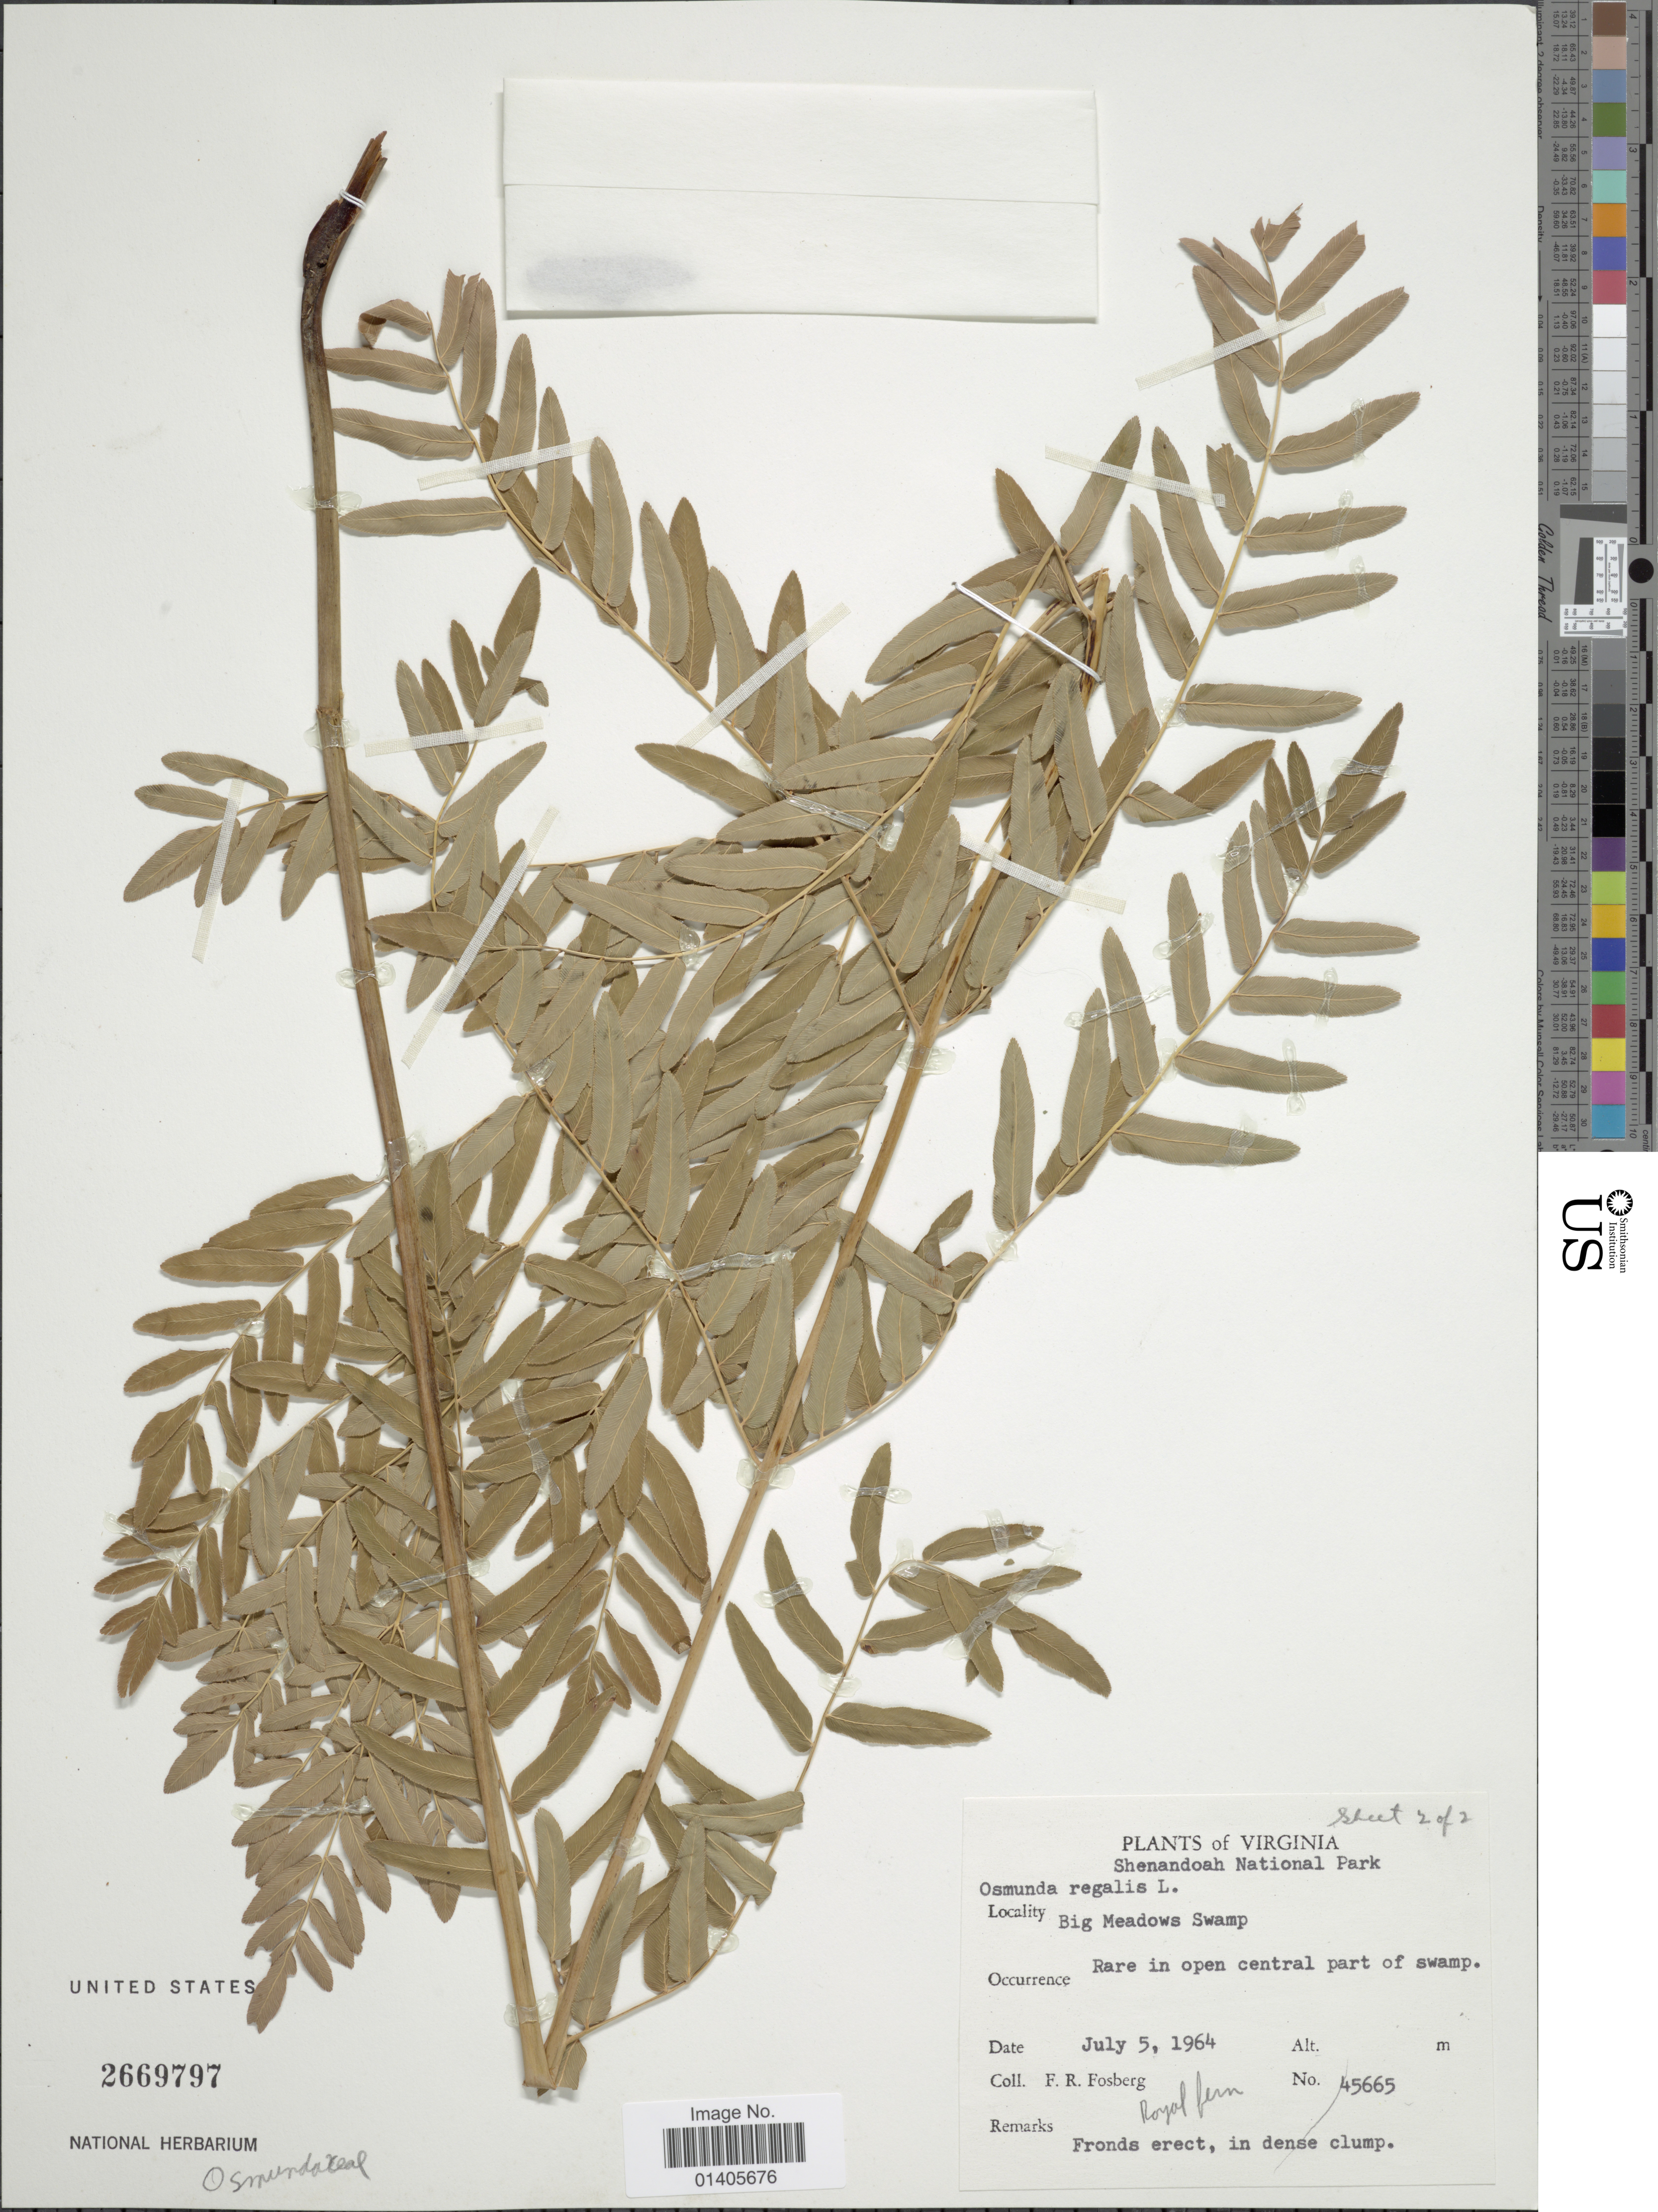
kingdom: Plantae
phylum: Tracheophyta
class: Polypodiopsida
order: Osmundales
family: Osmundaceae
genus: Osmunda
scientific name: Osmunda regalis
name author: L.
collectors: F. R. Fosberg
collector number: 45665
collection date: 1964-07-05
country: United States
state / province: Virginia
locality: Shenandoah National Park, Big Meadows Swamp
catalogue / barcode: US 2669797